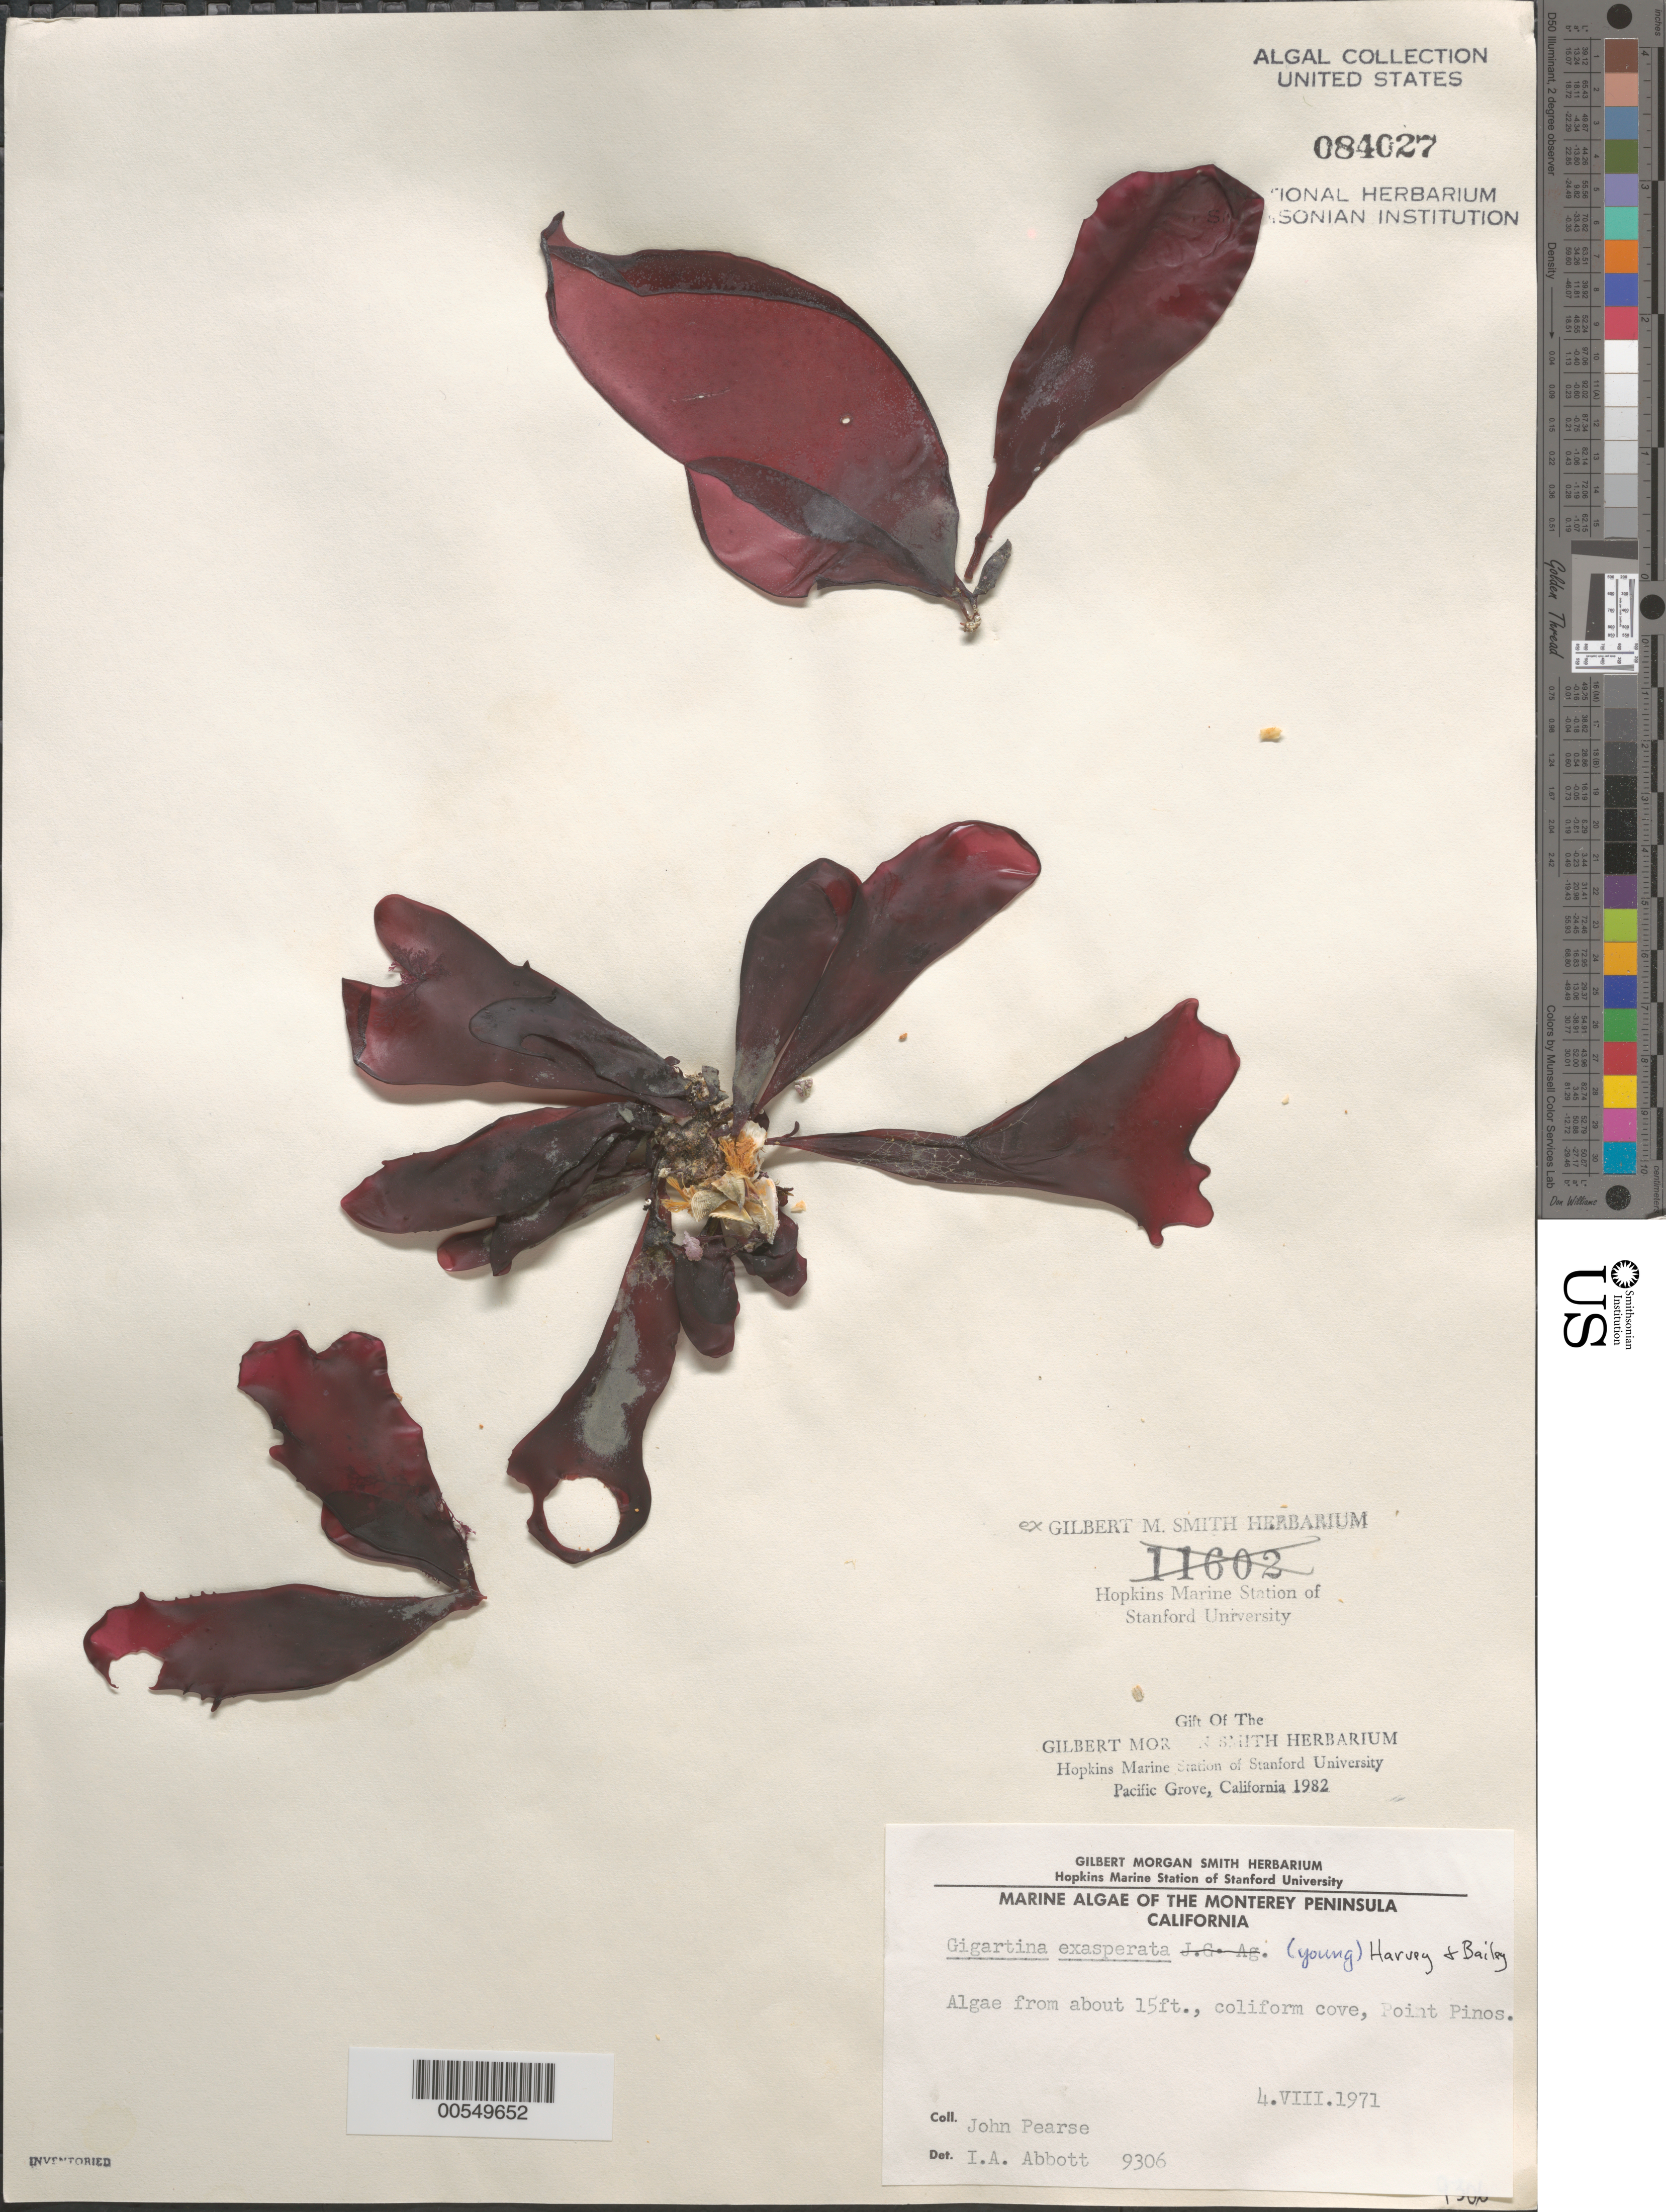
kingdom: Plantae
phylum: Rhodophyta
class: Florideophyceae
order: Gigartinales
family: Gigartinaceae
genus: Chondracanthus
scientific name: Chondracanthus exasperatus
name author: (Harv. & J. Bailey) J.R. Hughey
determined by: Algae name updating Project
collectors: J. Pearse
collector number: IAA 9306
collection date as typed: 04 Aug 1971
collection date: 1971-08-04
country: United States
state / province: California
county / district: Monterey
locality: Coliform Cove, Point Pinos, Pacific Grove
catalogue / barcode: US 84027